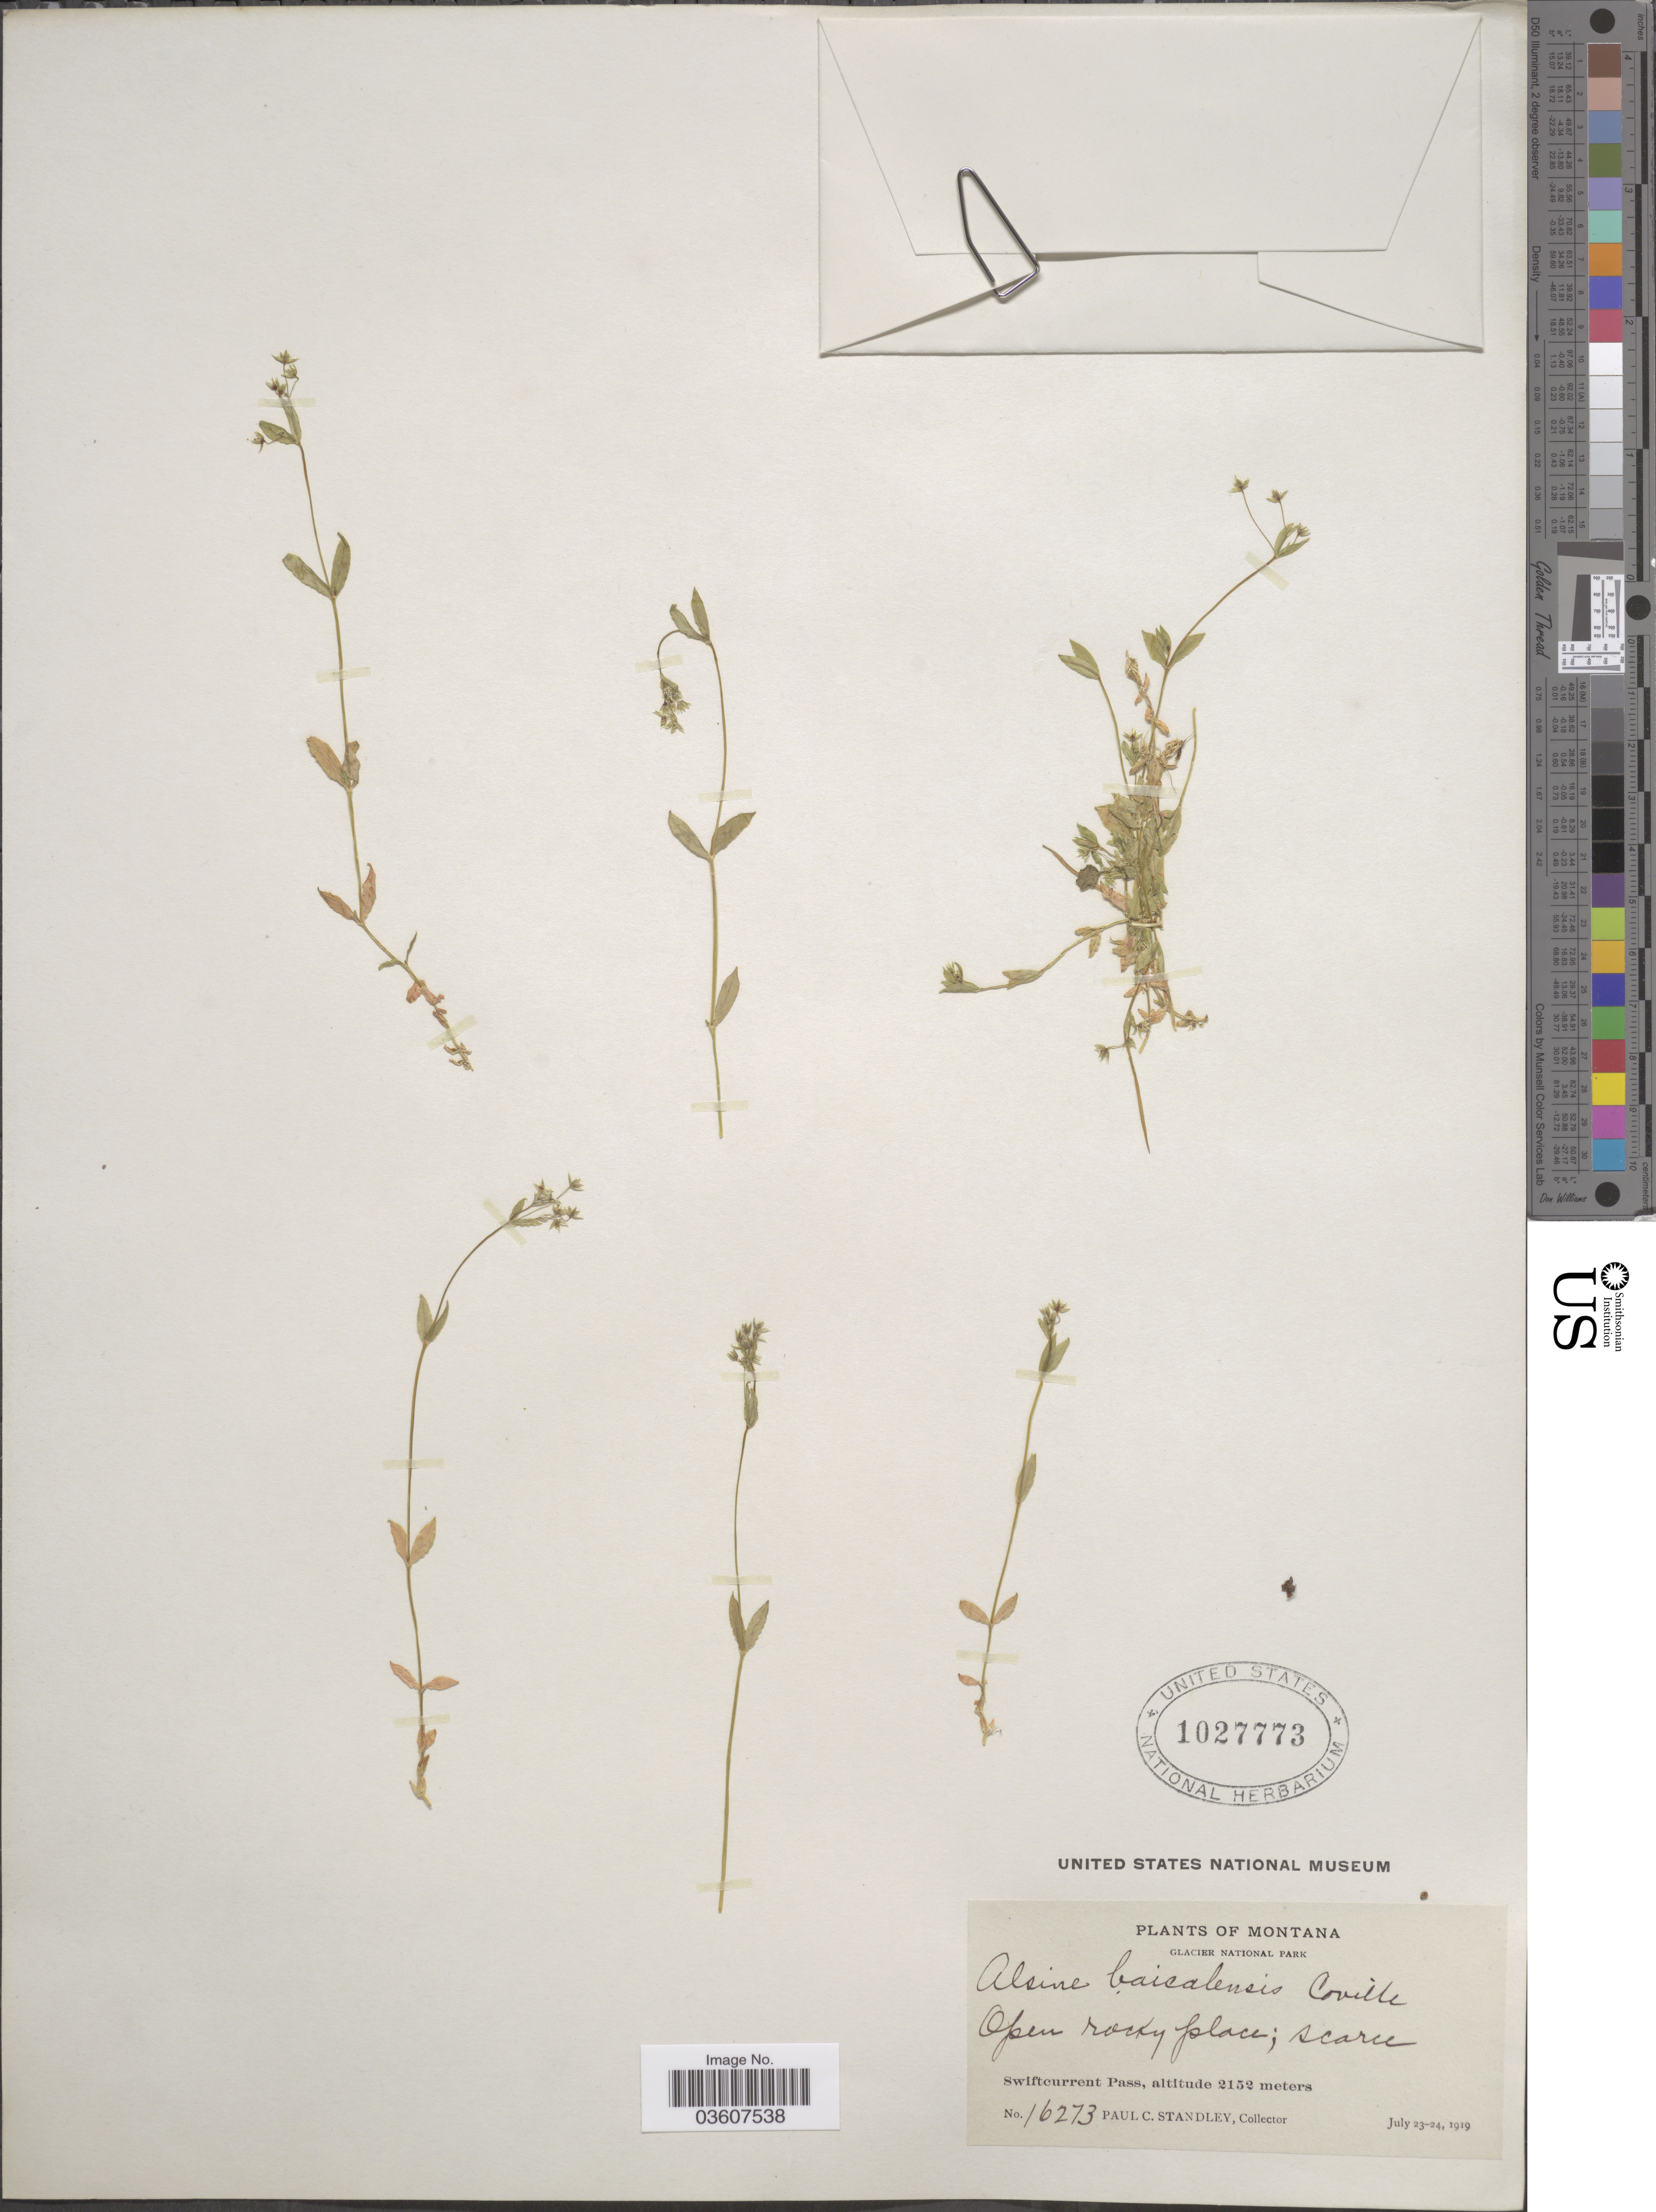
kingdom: Plantae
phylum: Tracheophyta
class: Magnoliopsida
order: Caryophyllales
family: Caryophyllaceae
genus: Stellaria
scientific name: Stellaria umbellata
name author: Turcz.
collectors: P. C. Standley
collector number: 16273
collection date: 1919-07-23/1919-07-24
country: United States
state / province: Montana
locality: Glacier National Park. Open rocky place. Swiftcurrent Pass.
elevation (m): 2152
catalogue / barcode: US 1027773